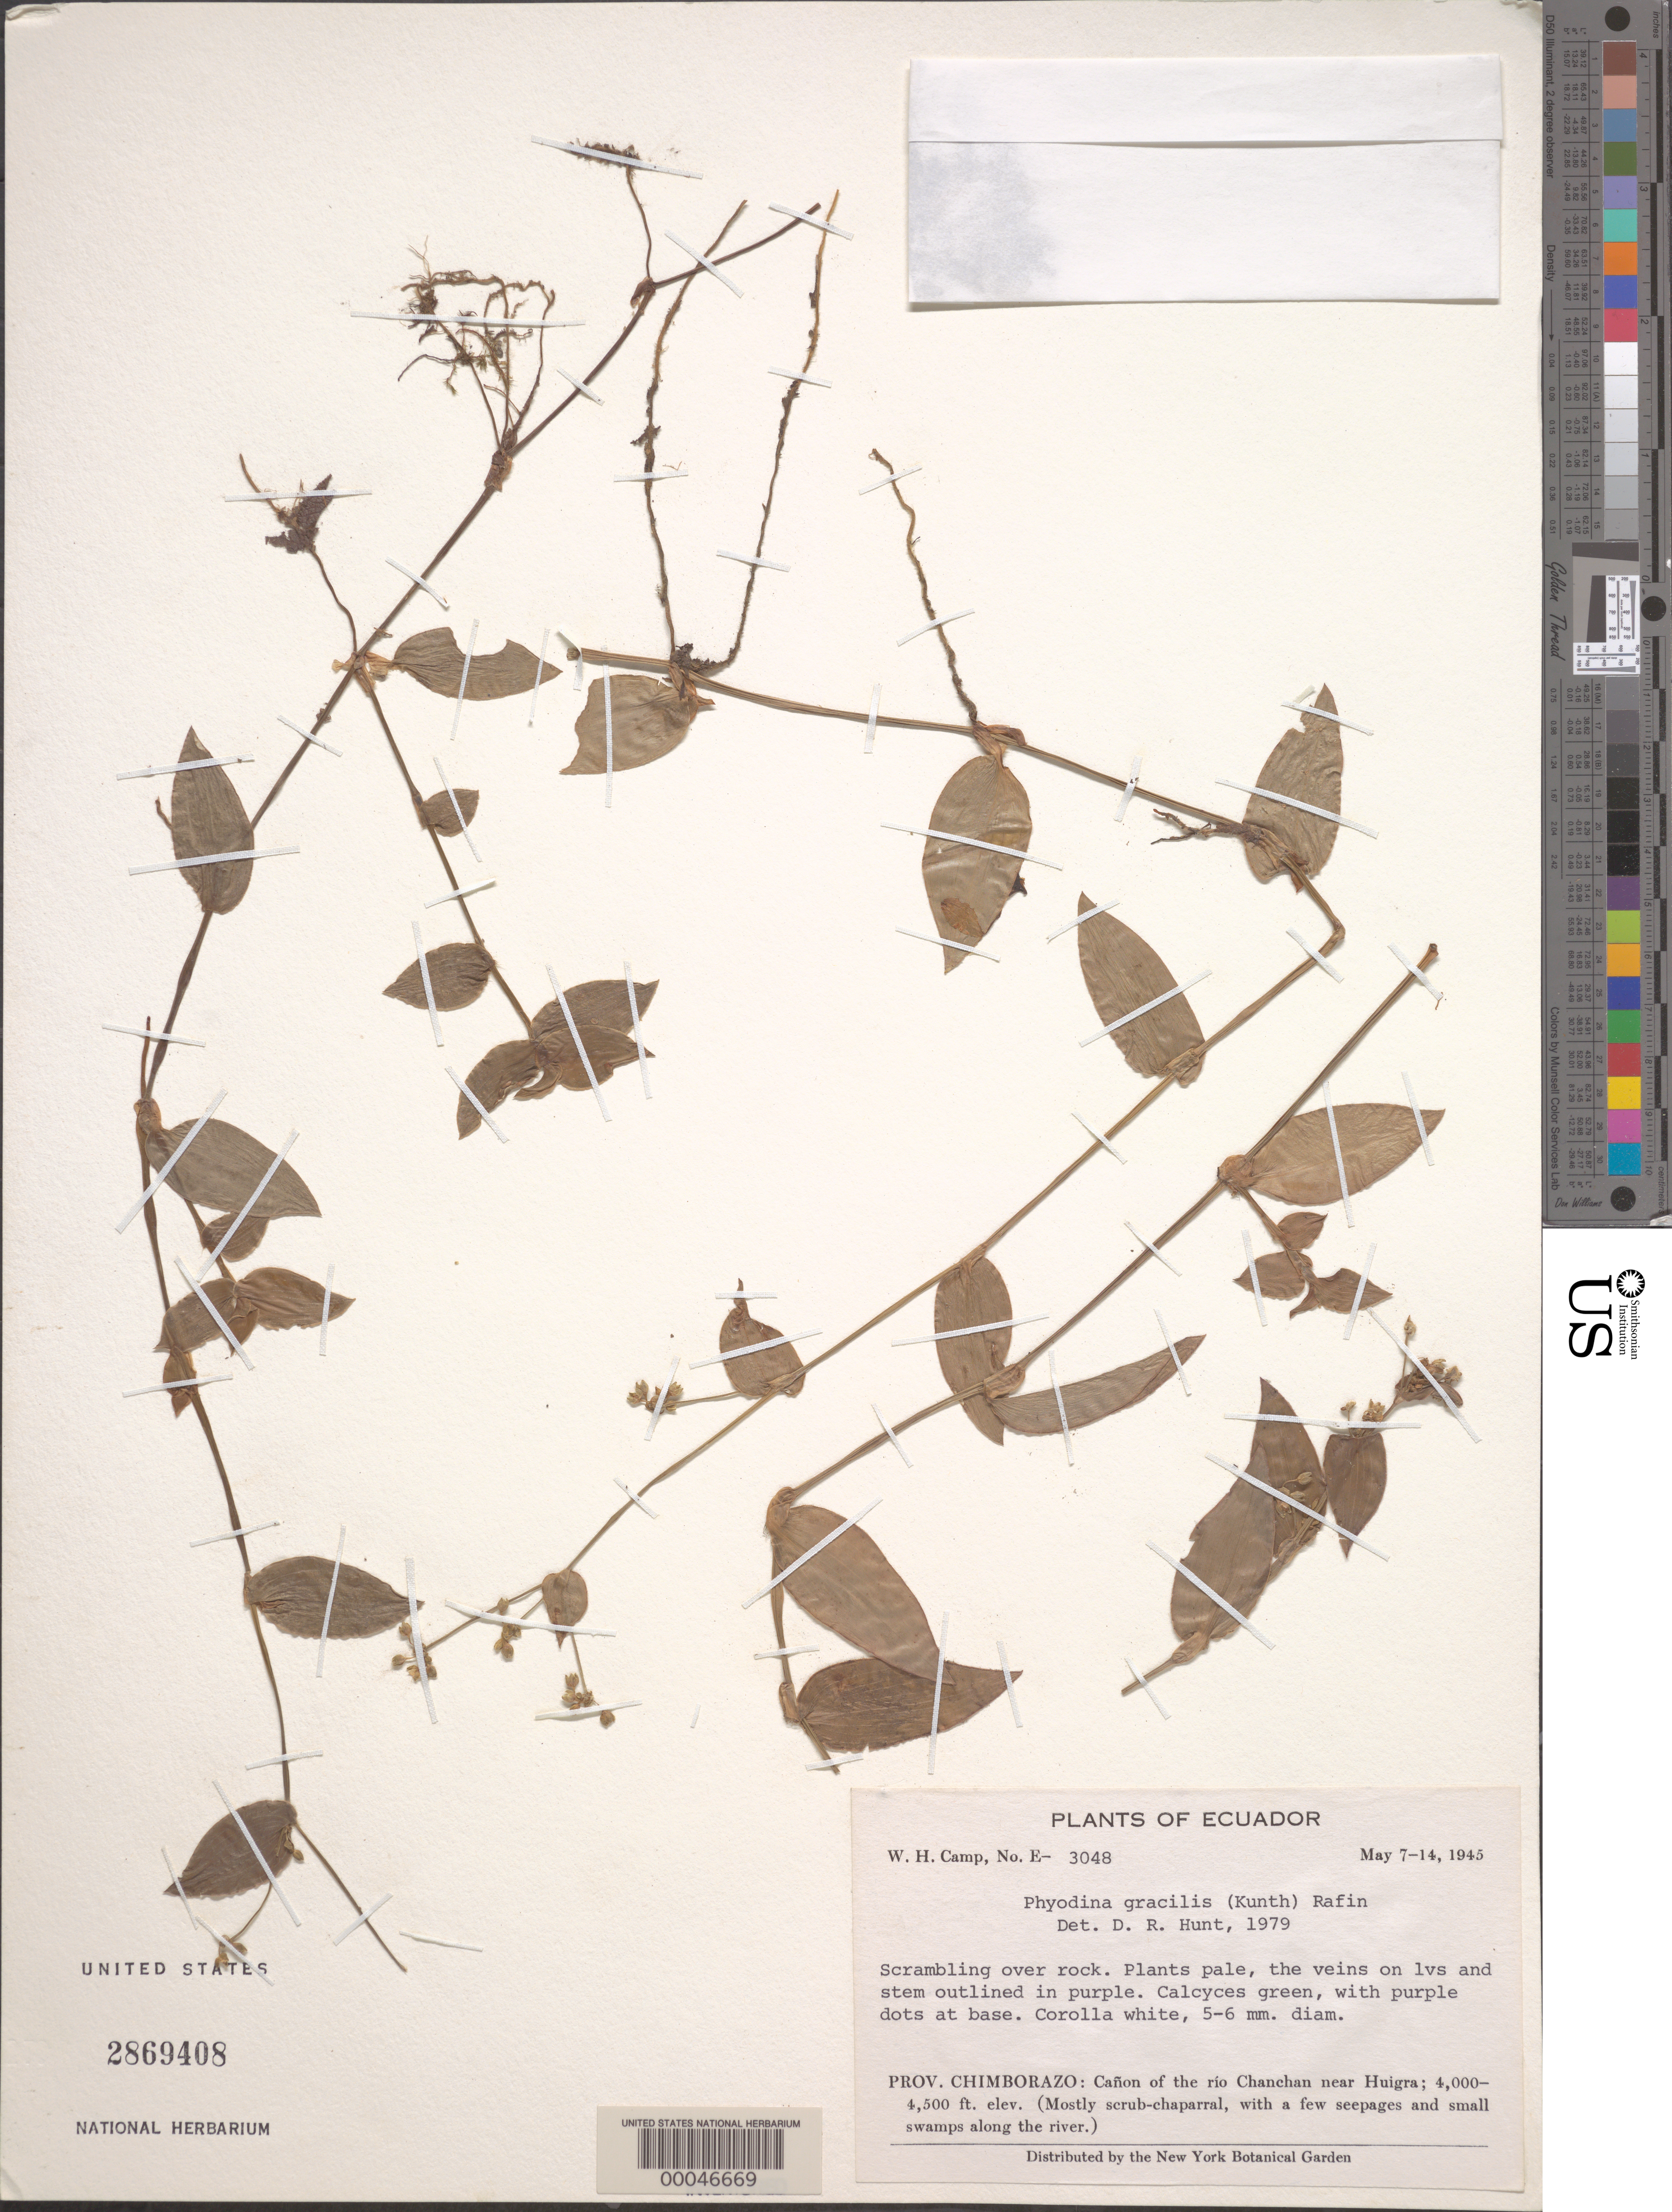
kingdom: Plantae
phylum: Tracheophyta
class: Liliopsida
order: Commelinales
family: Commelinaceae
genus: Callisia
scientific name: Callisia gracilis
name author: (Kunth) D.R. Hunt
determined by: Hunt, D. R.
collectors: W. H. Camp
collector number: E-3048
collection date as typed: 07 May 1945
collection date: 1945-05-07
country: Ecuador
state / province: Chimborazo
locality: Rio Chanchan, near Huigra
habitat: Rocky scrub-chaparral with seepage; canyon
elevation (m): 1220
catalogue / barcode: US 2869408